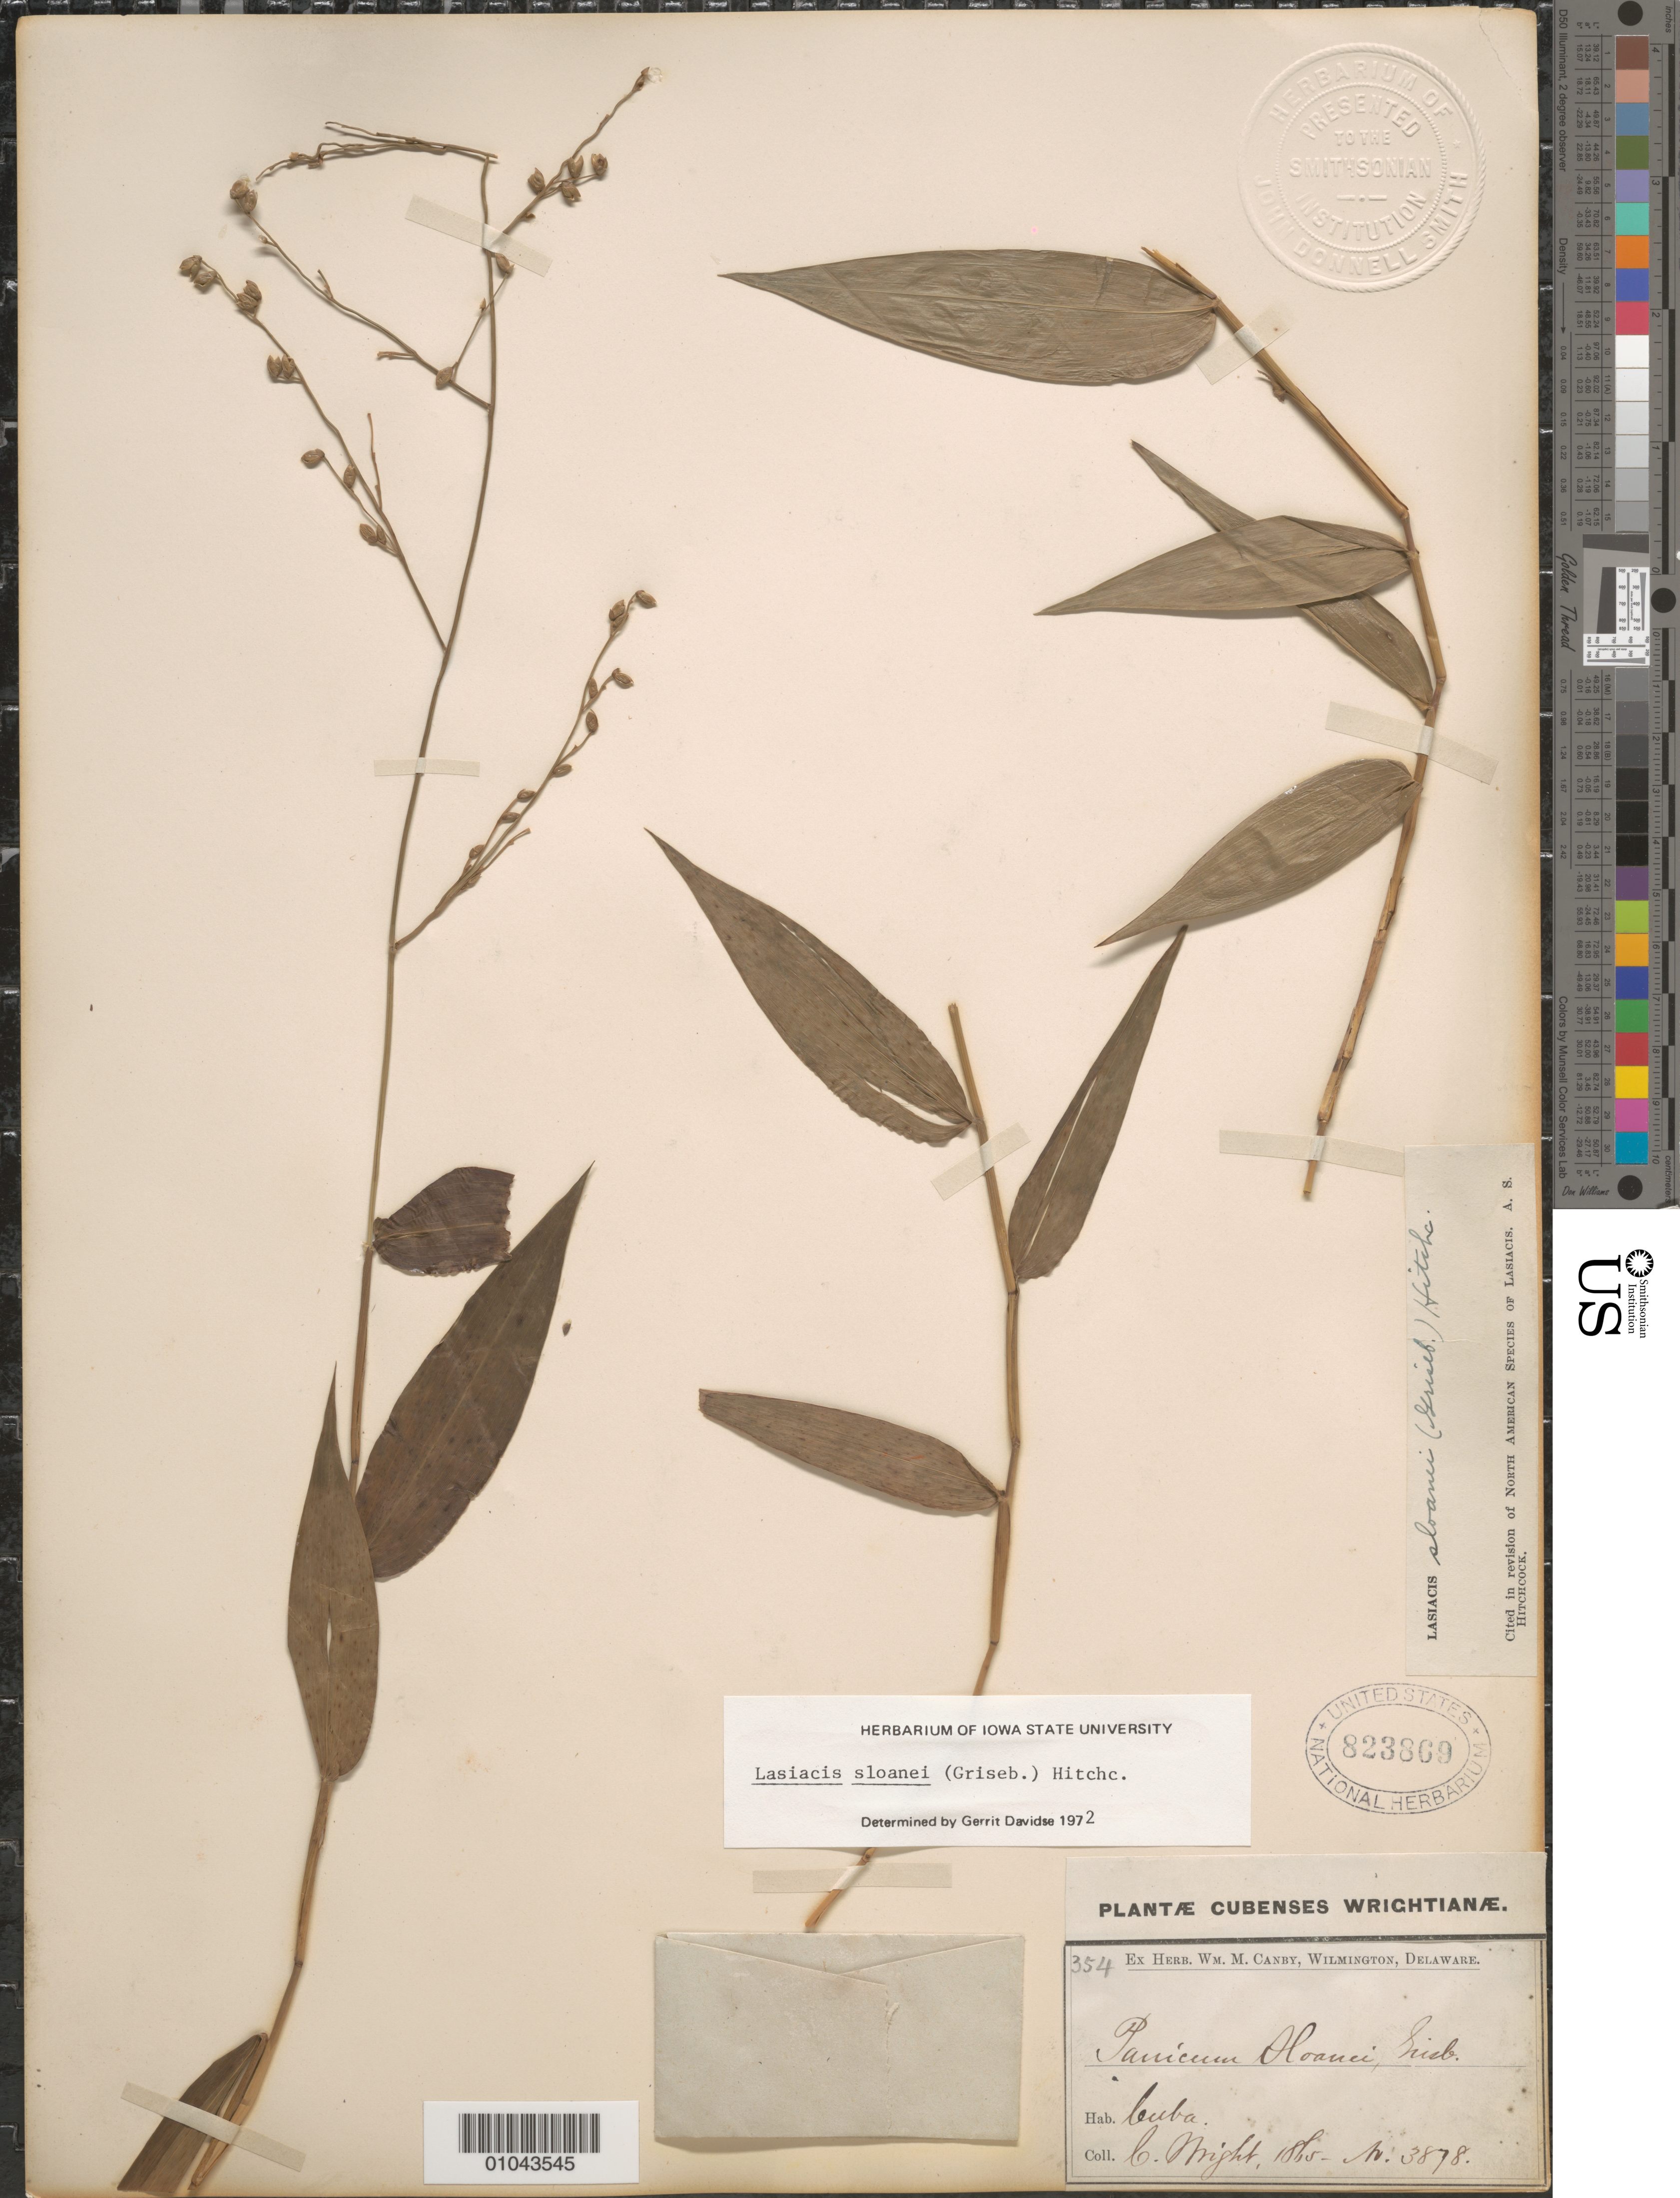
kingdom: Plantae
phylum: Tracheophyta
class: Liliopsida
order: Poales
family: Poaceae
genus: Lasiacis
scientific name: Lasiacis sloanei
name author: (Griseb.) Hitchc.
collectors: C. Wright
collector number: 3878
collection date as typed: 01 Jan 1865 to 31 Dec 1865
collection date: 1865-01-01/1865-12-31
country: Cuba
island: Cuba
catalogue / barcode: US 823869